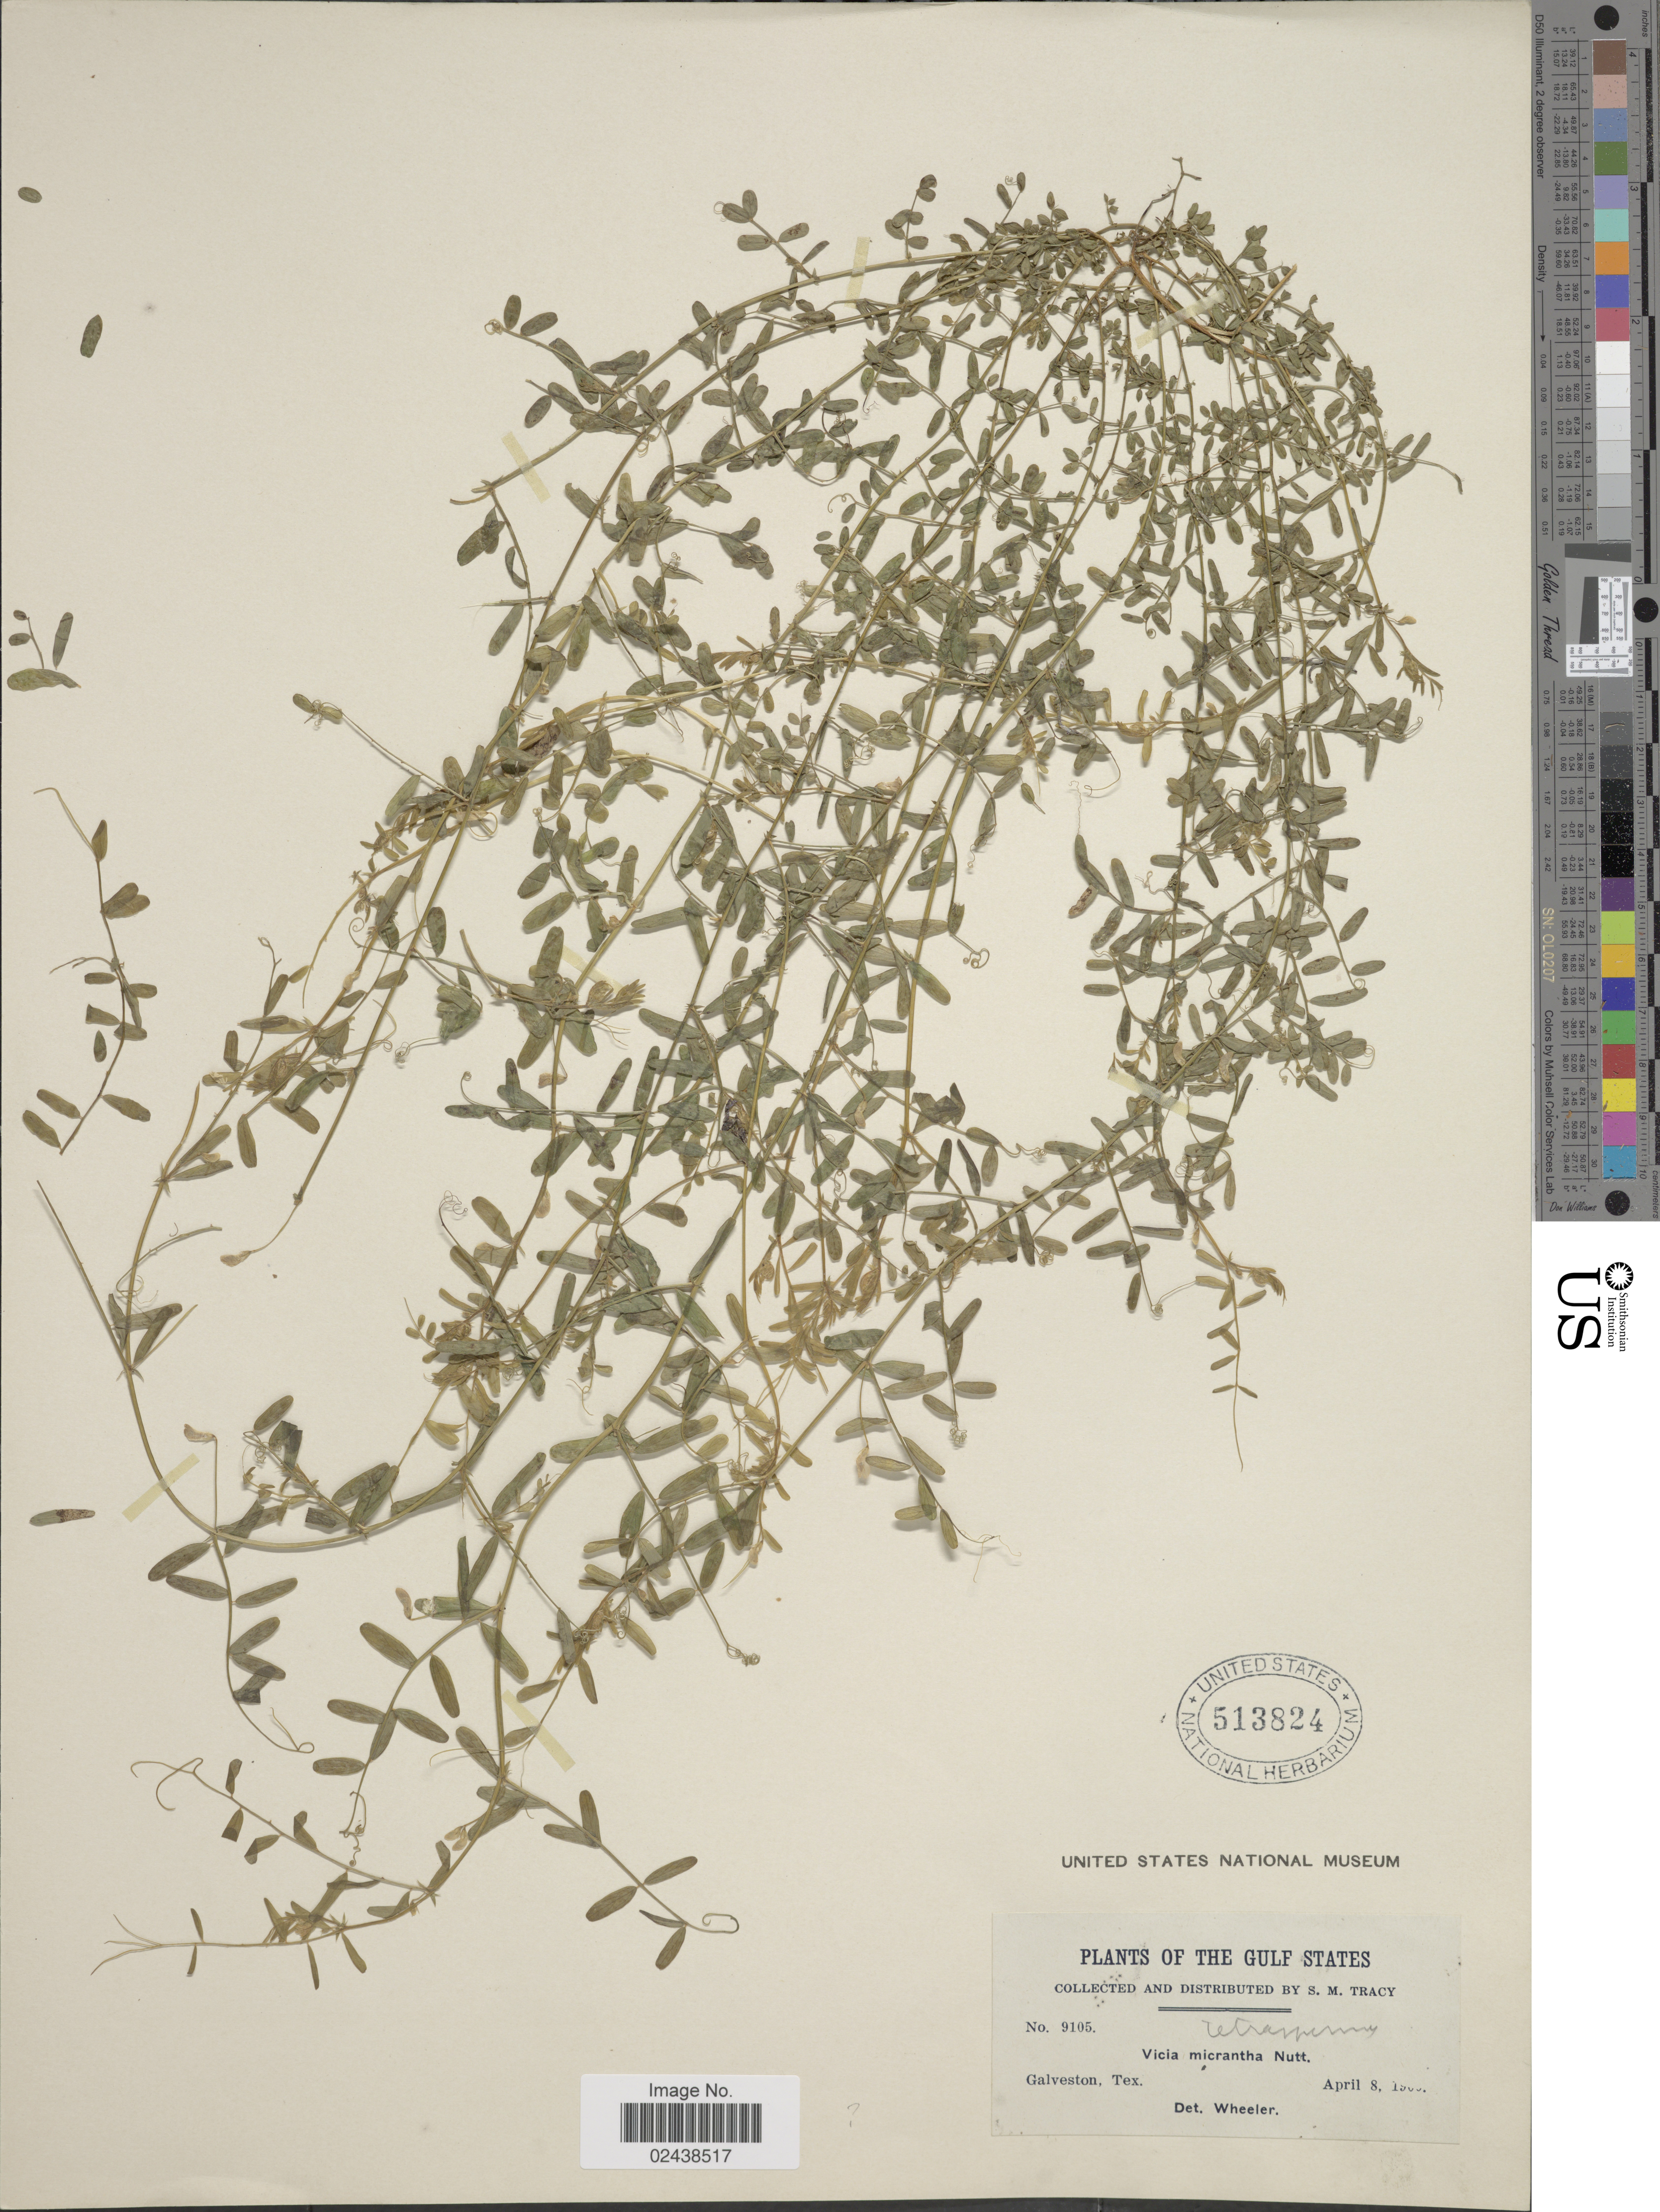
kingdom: Plantae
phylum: Tracheophyta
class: Magnoliopsida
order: Fabales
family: Fabaceae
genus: Vicia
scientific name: Vicia sp.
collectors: S. M. Tracy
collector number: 9105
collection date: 1905-04-08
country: United States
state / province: Texas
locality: The Gulf States, Galveston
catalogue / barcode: US 513824